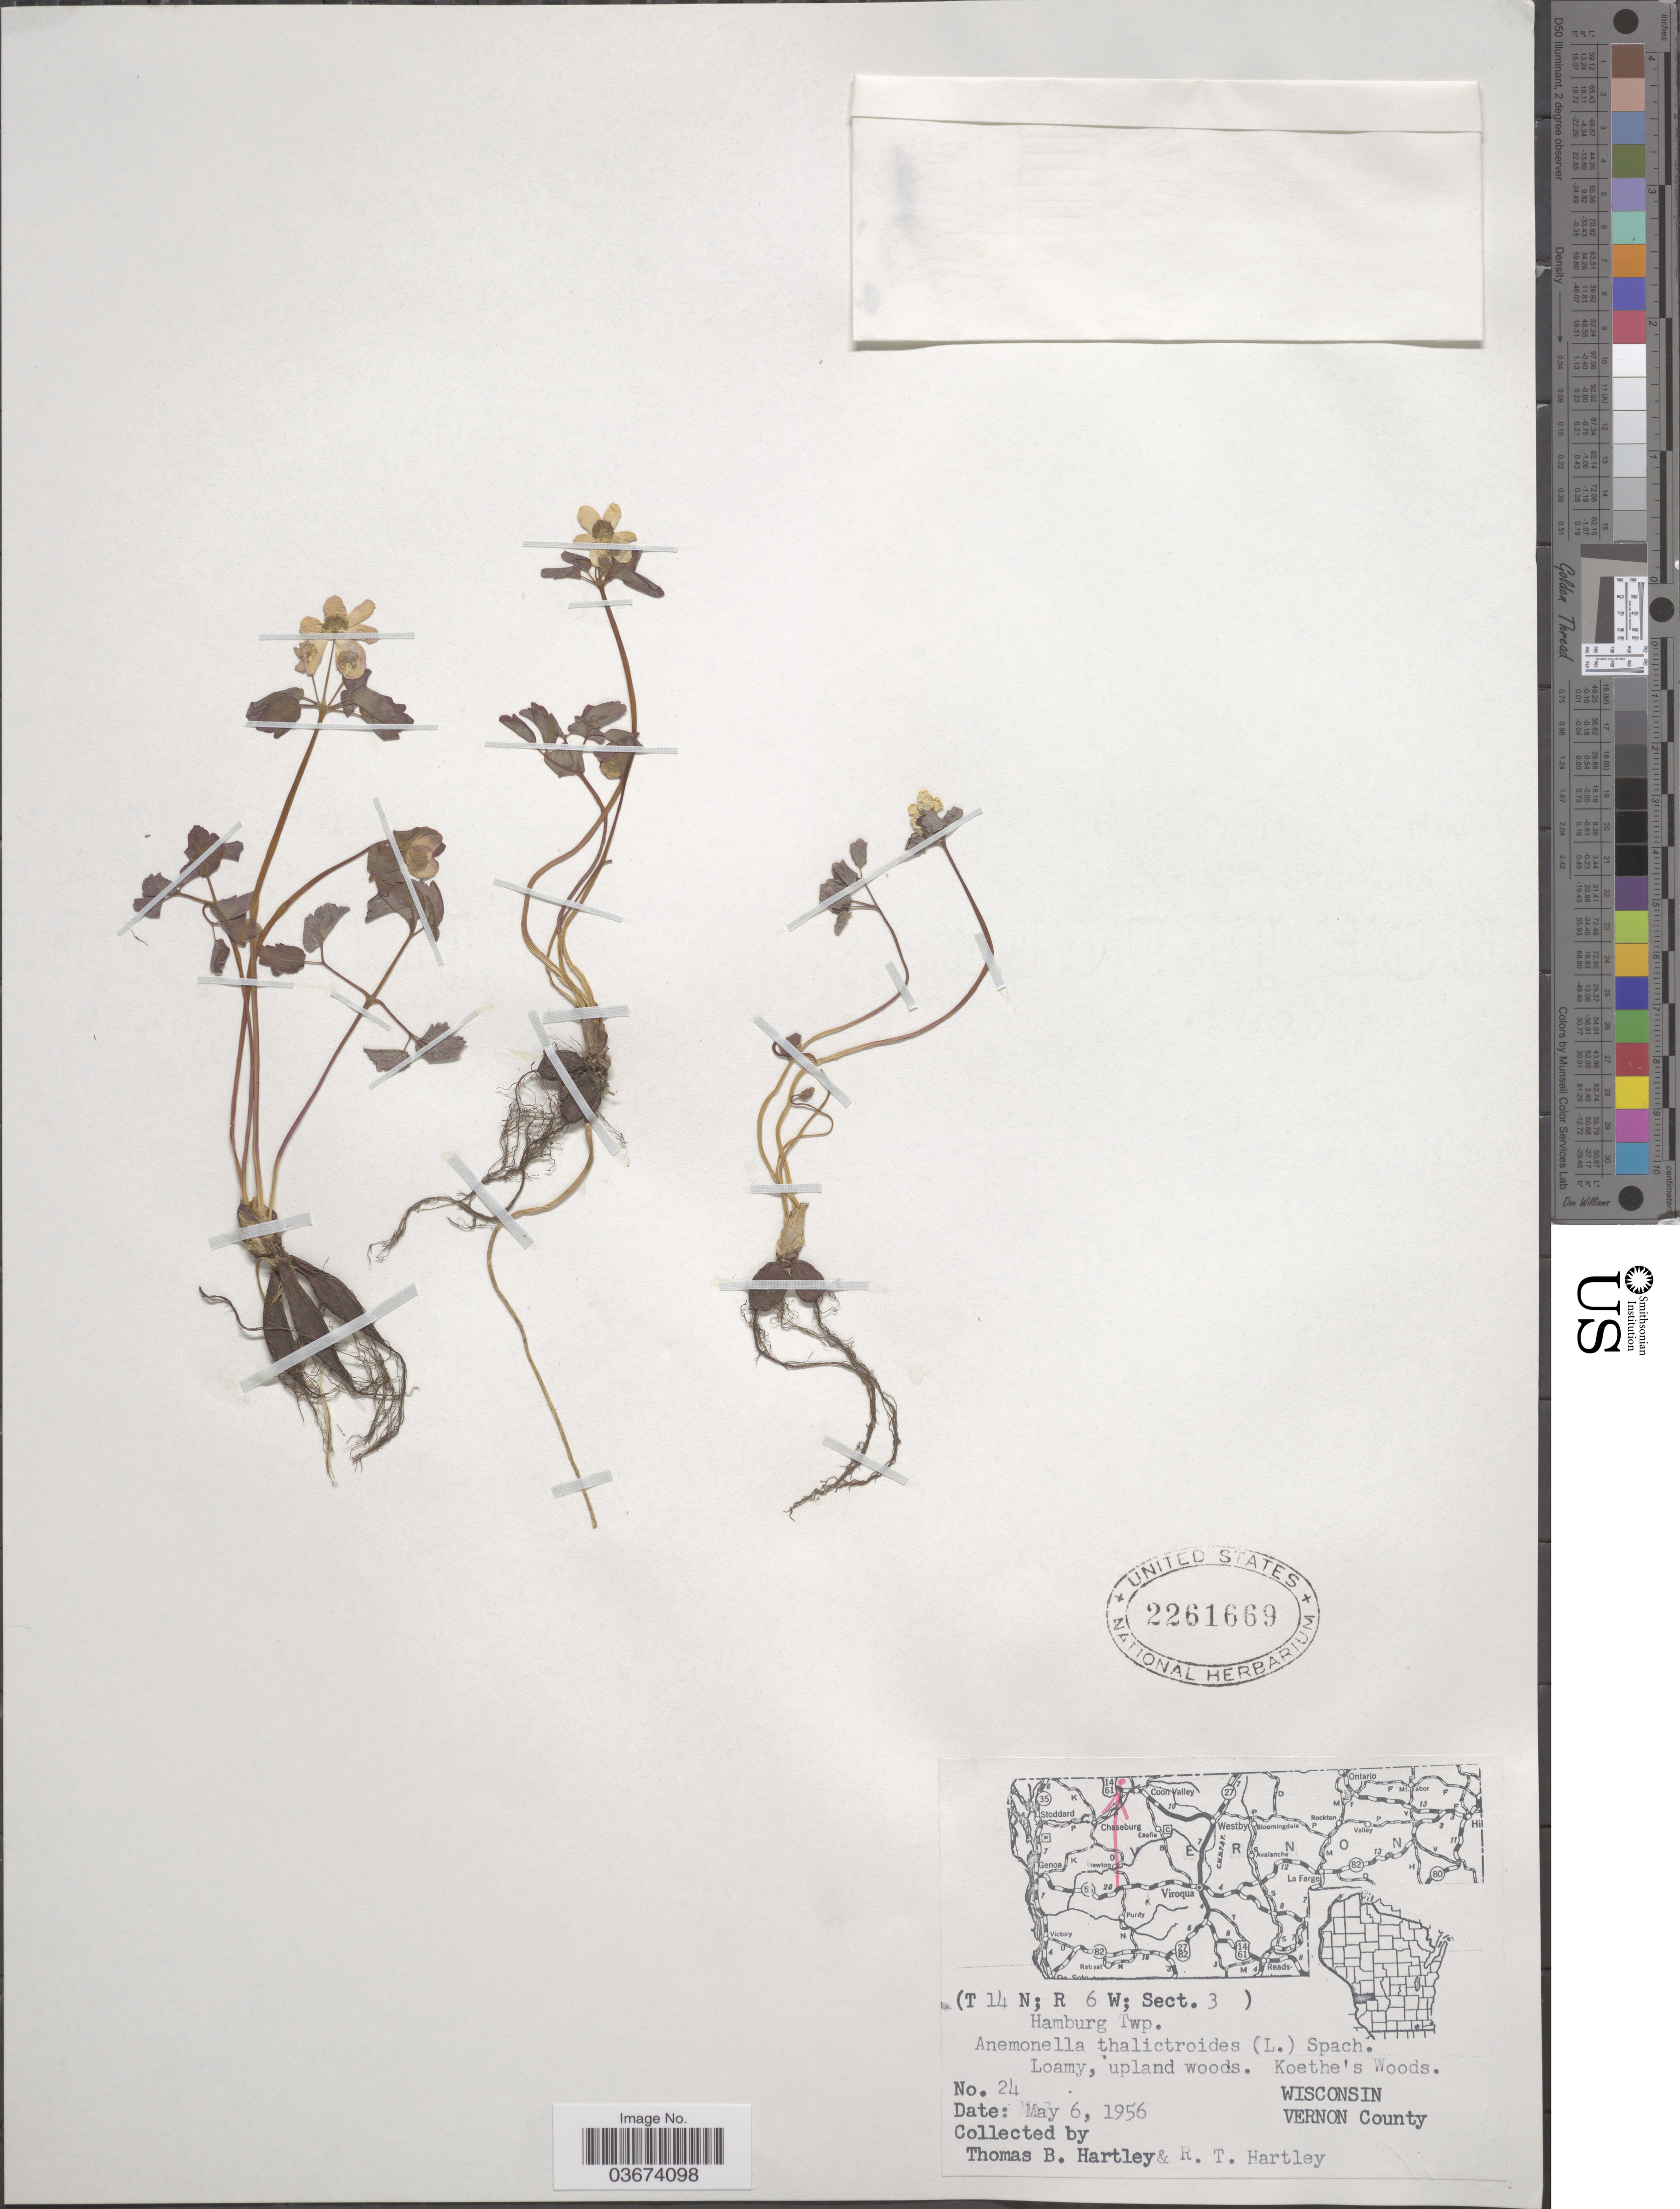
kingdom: Plantae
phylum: Tracheophyta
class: Magnoliopsida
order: Ranunculales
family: Ranunculaceae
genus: Thalictrum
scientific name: Thalictrum thalictroides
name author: (L.) A.J. Eames & B. Boivin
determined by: Strong, M. T., (US), Smithsonian Institution - National Museum of Natural History (UNITED STATES)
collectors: T. Hartley & R. T. Hartley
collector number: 24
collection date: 1956-05-06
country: United States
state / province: Wisconsin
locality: (T 14 N; R 6 W; Sect. 3) Hamburg Twp. Koethe's Woods. Vernon County.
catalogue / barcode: US 2261669